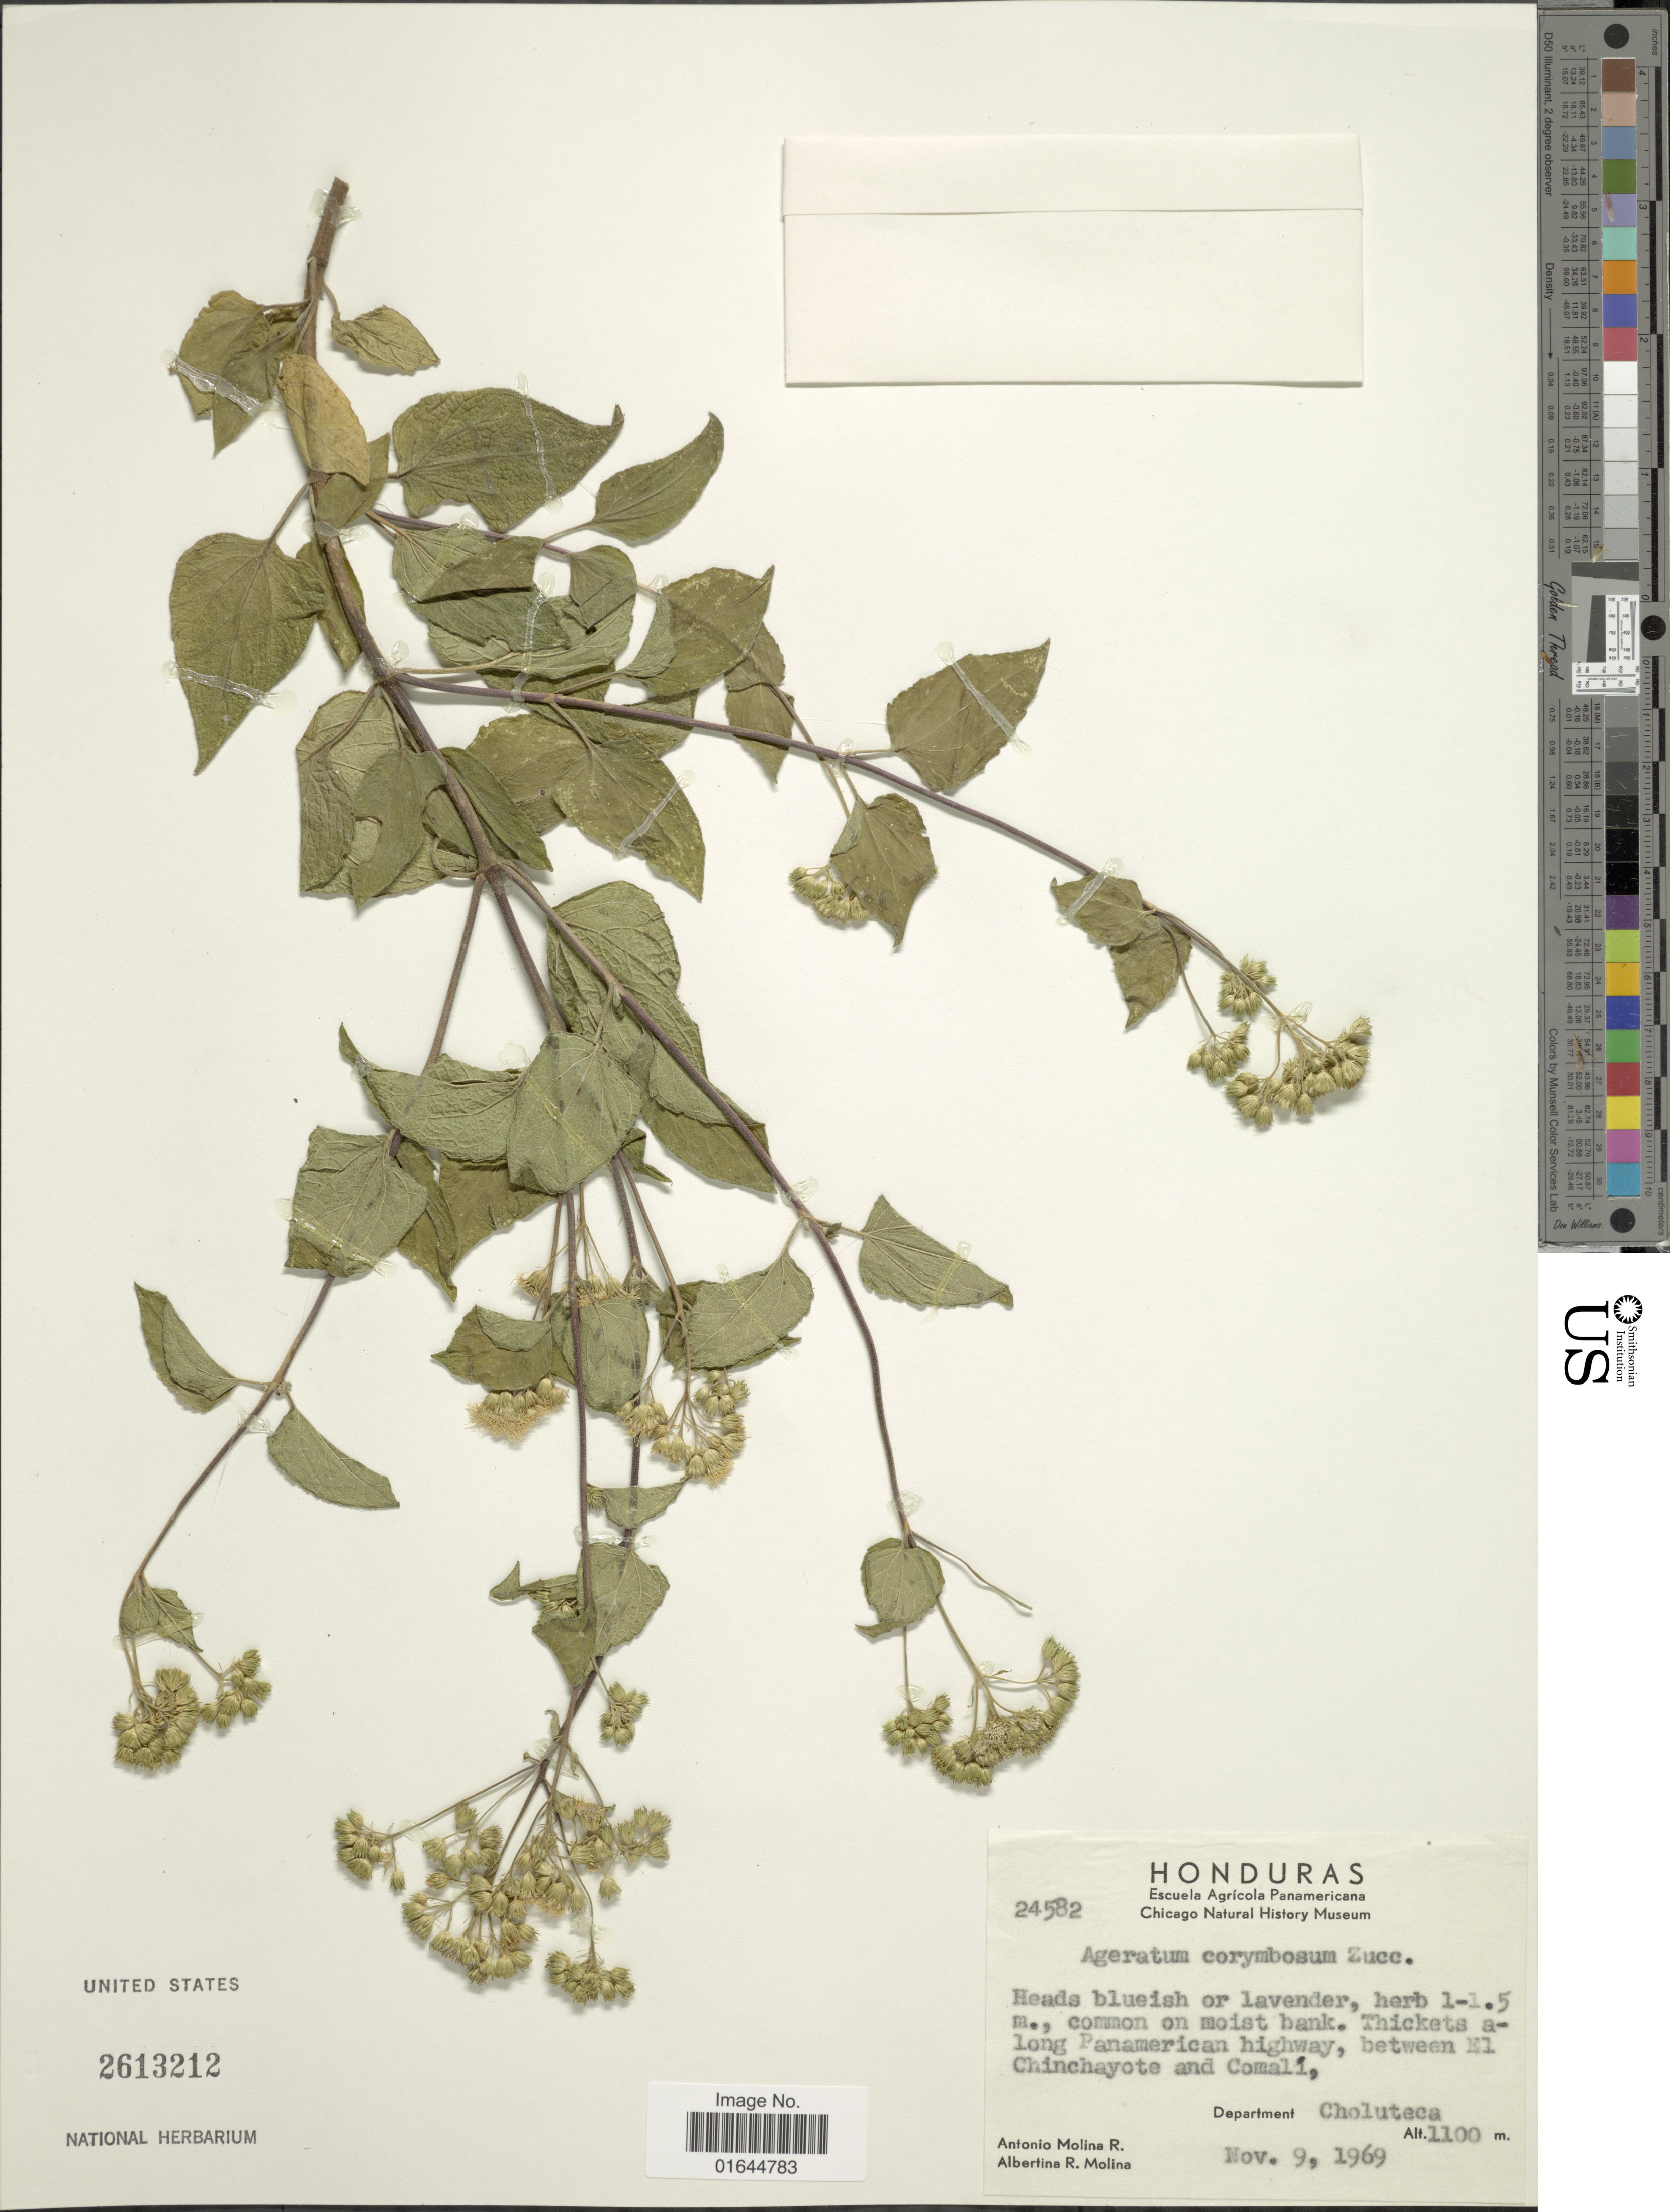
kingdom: Plantae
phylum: Tracheophyta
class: Magnoliopsida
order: Asterales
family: Asteraceae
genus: Ageratum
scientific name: Ageratum hondurense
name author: R.M. King & H. Rob.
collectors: A. Molina R. & A. R. Molina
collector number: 24582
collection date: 1969-11-09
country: Honduras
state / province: Choluteca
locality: Honduras, Department Choluteca, between El Chinchayote and Comalí.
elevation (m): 1100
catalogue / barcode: US 2613212